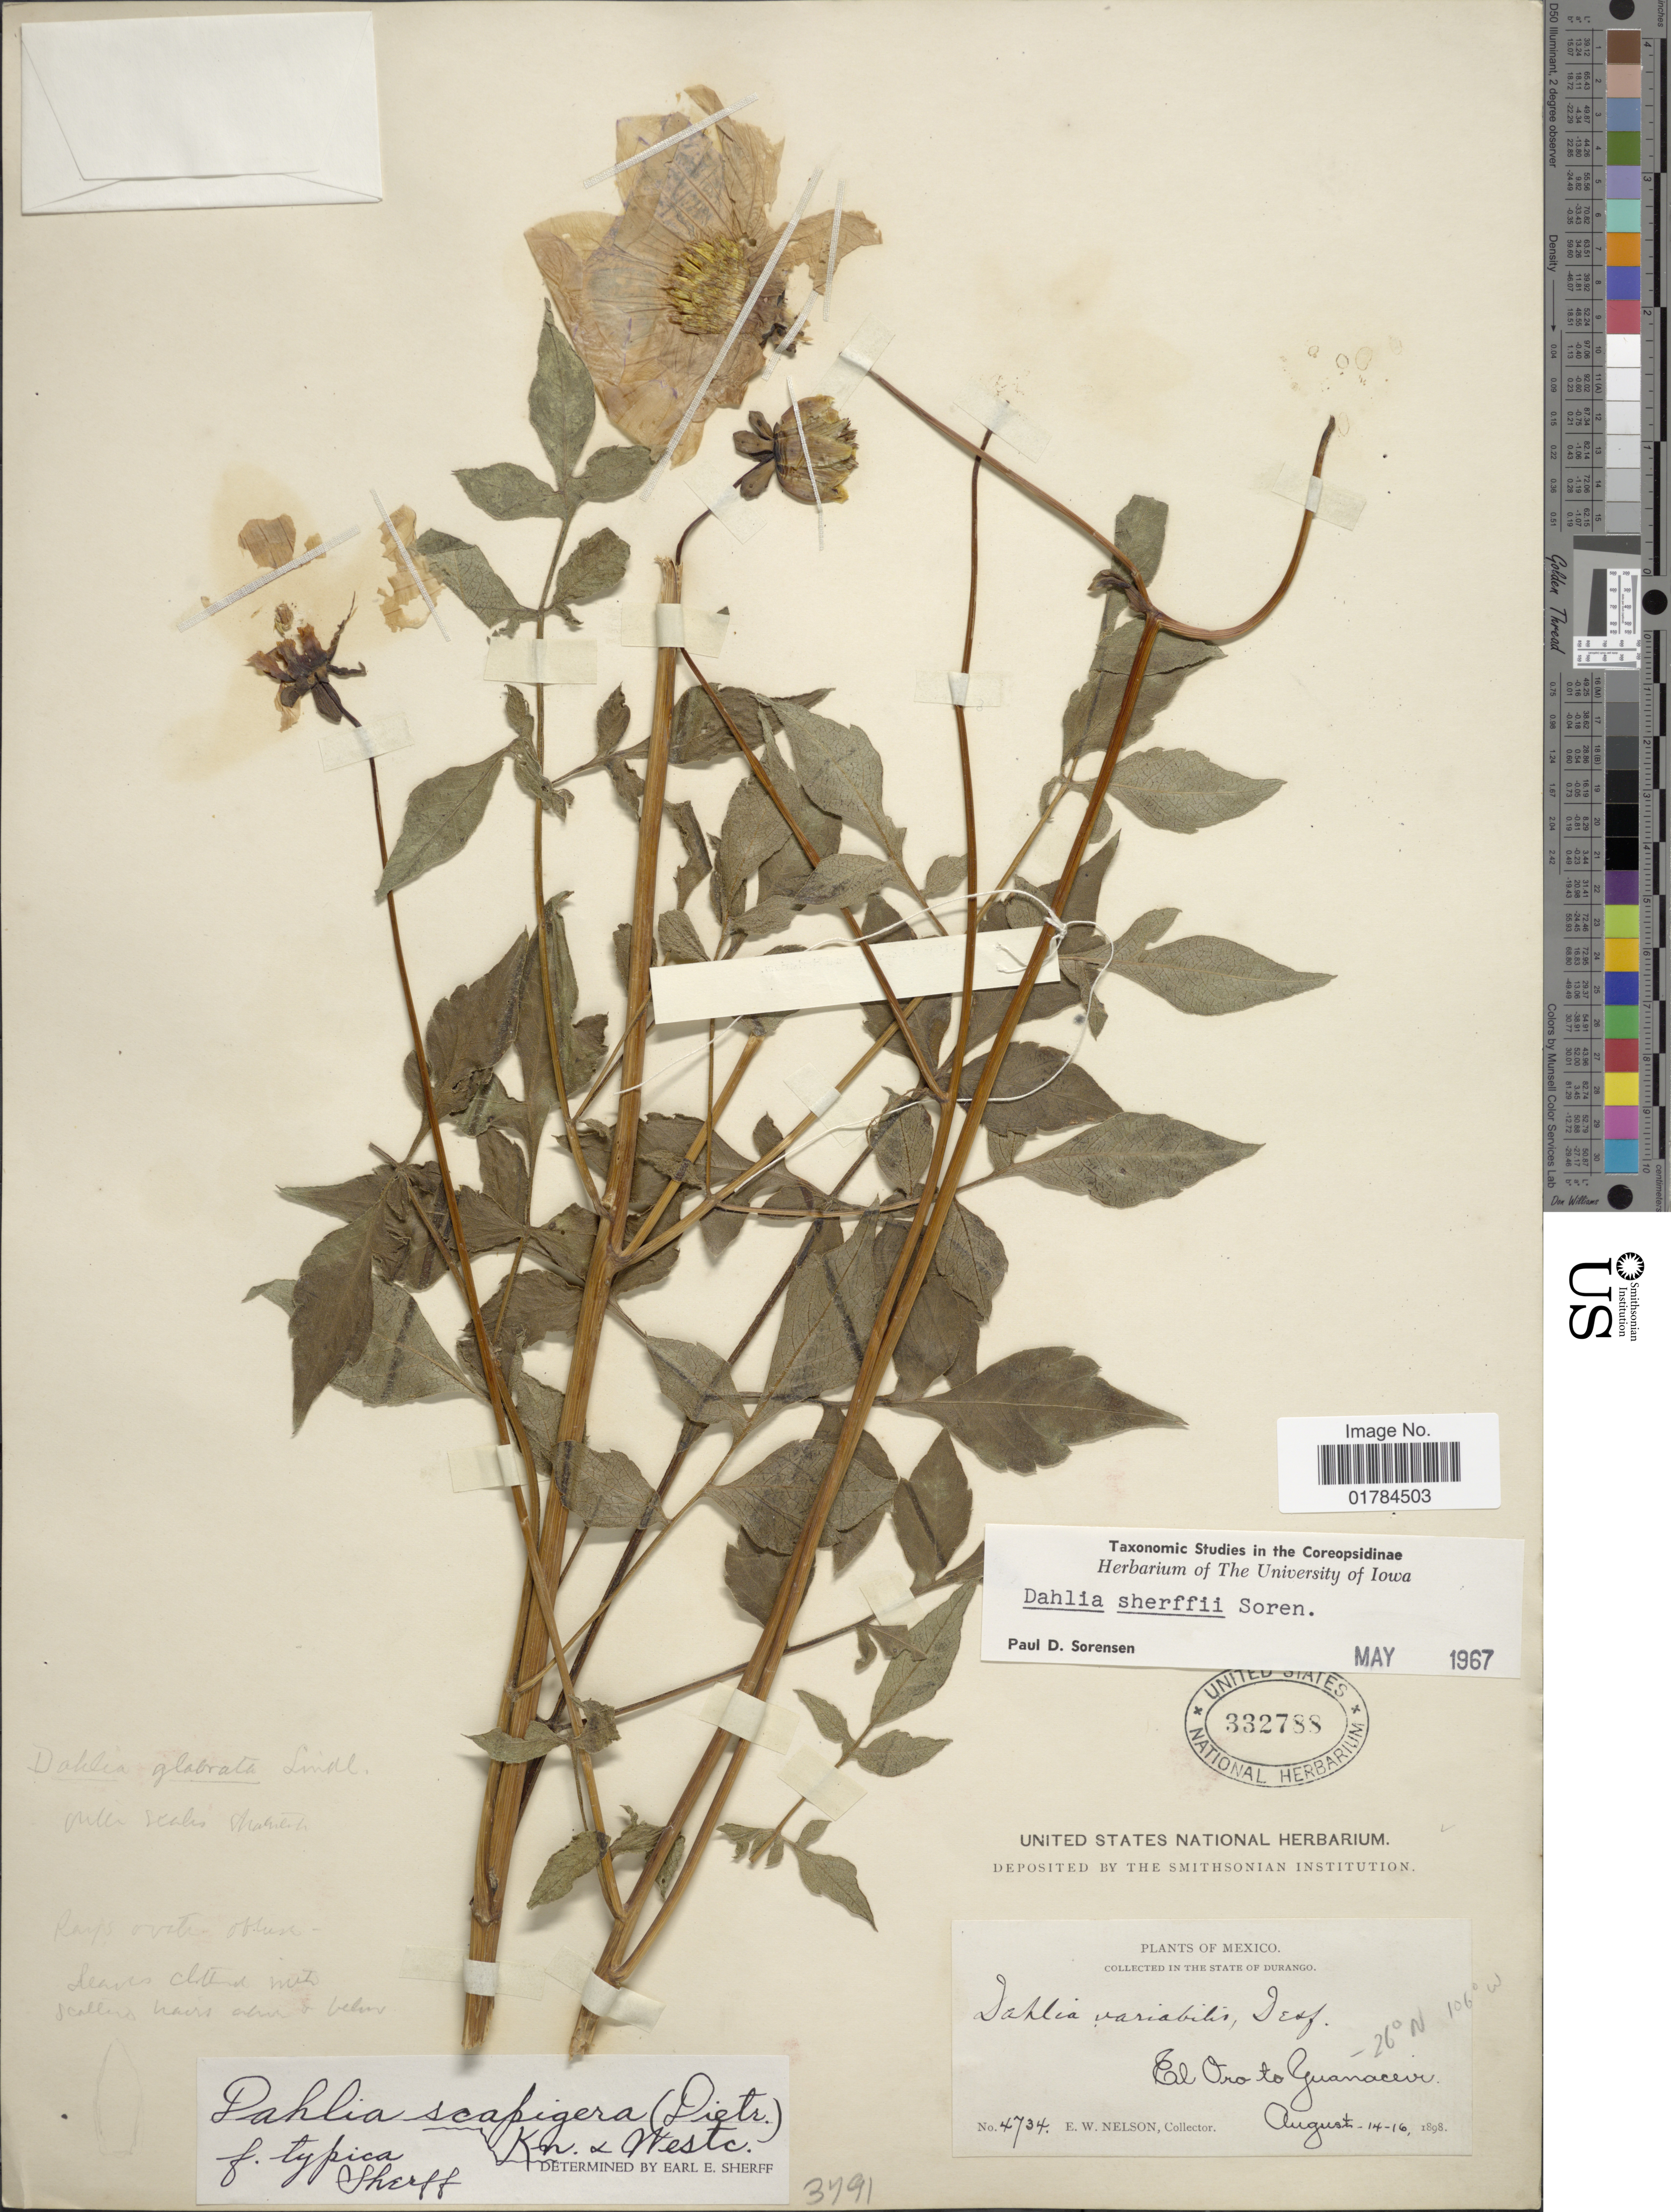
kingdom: Plantae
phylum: Tracheophyta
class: Magnoliopsida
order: Asterales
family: Asteraceae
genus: Dahlia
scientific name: Dahlia sherffii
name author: P.D. Sørensen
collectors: E. W. Nelson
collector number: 4734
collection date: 1898-08-14/1898-08-16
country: Mexico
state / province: Durango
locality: El Oro to Guanacevi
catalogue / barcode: US 332788